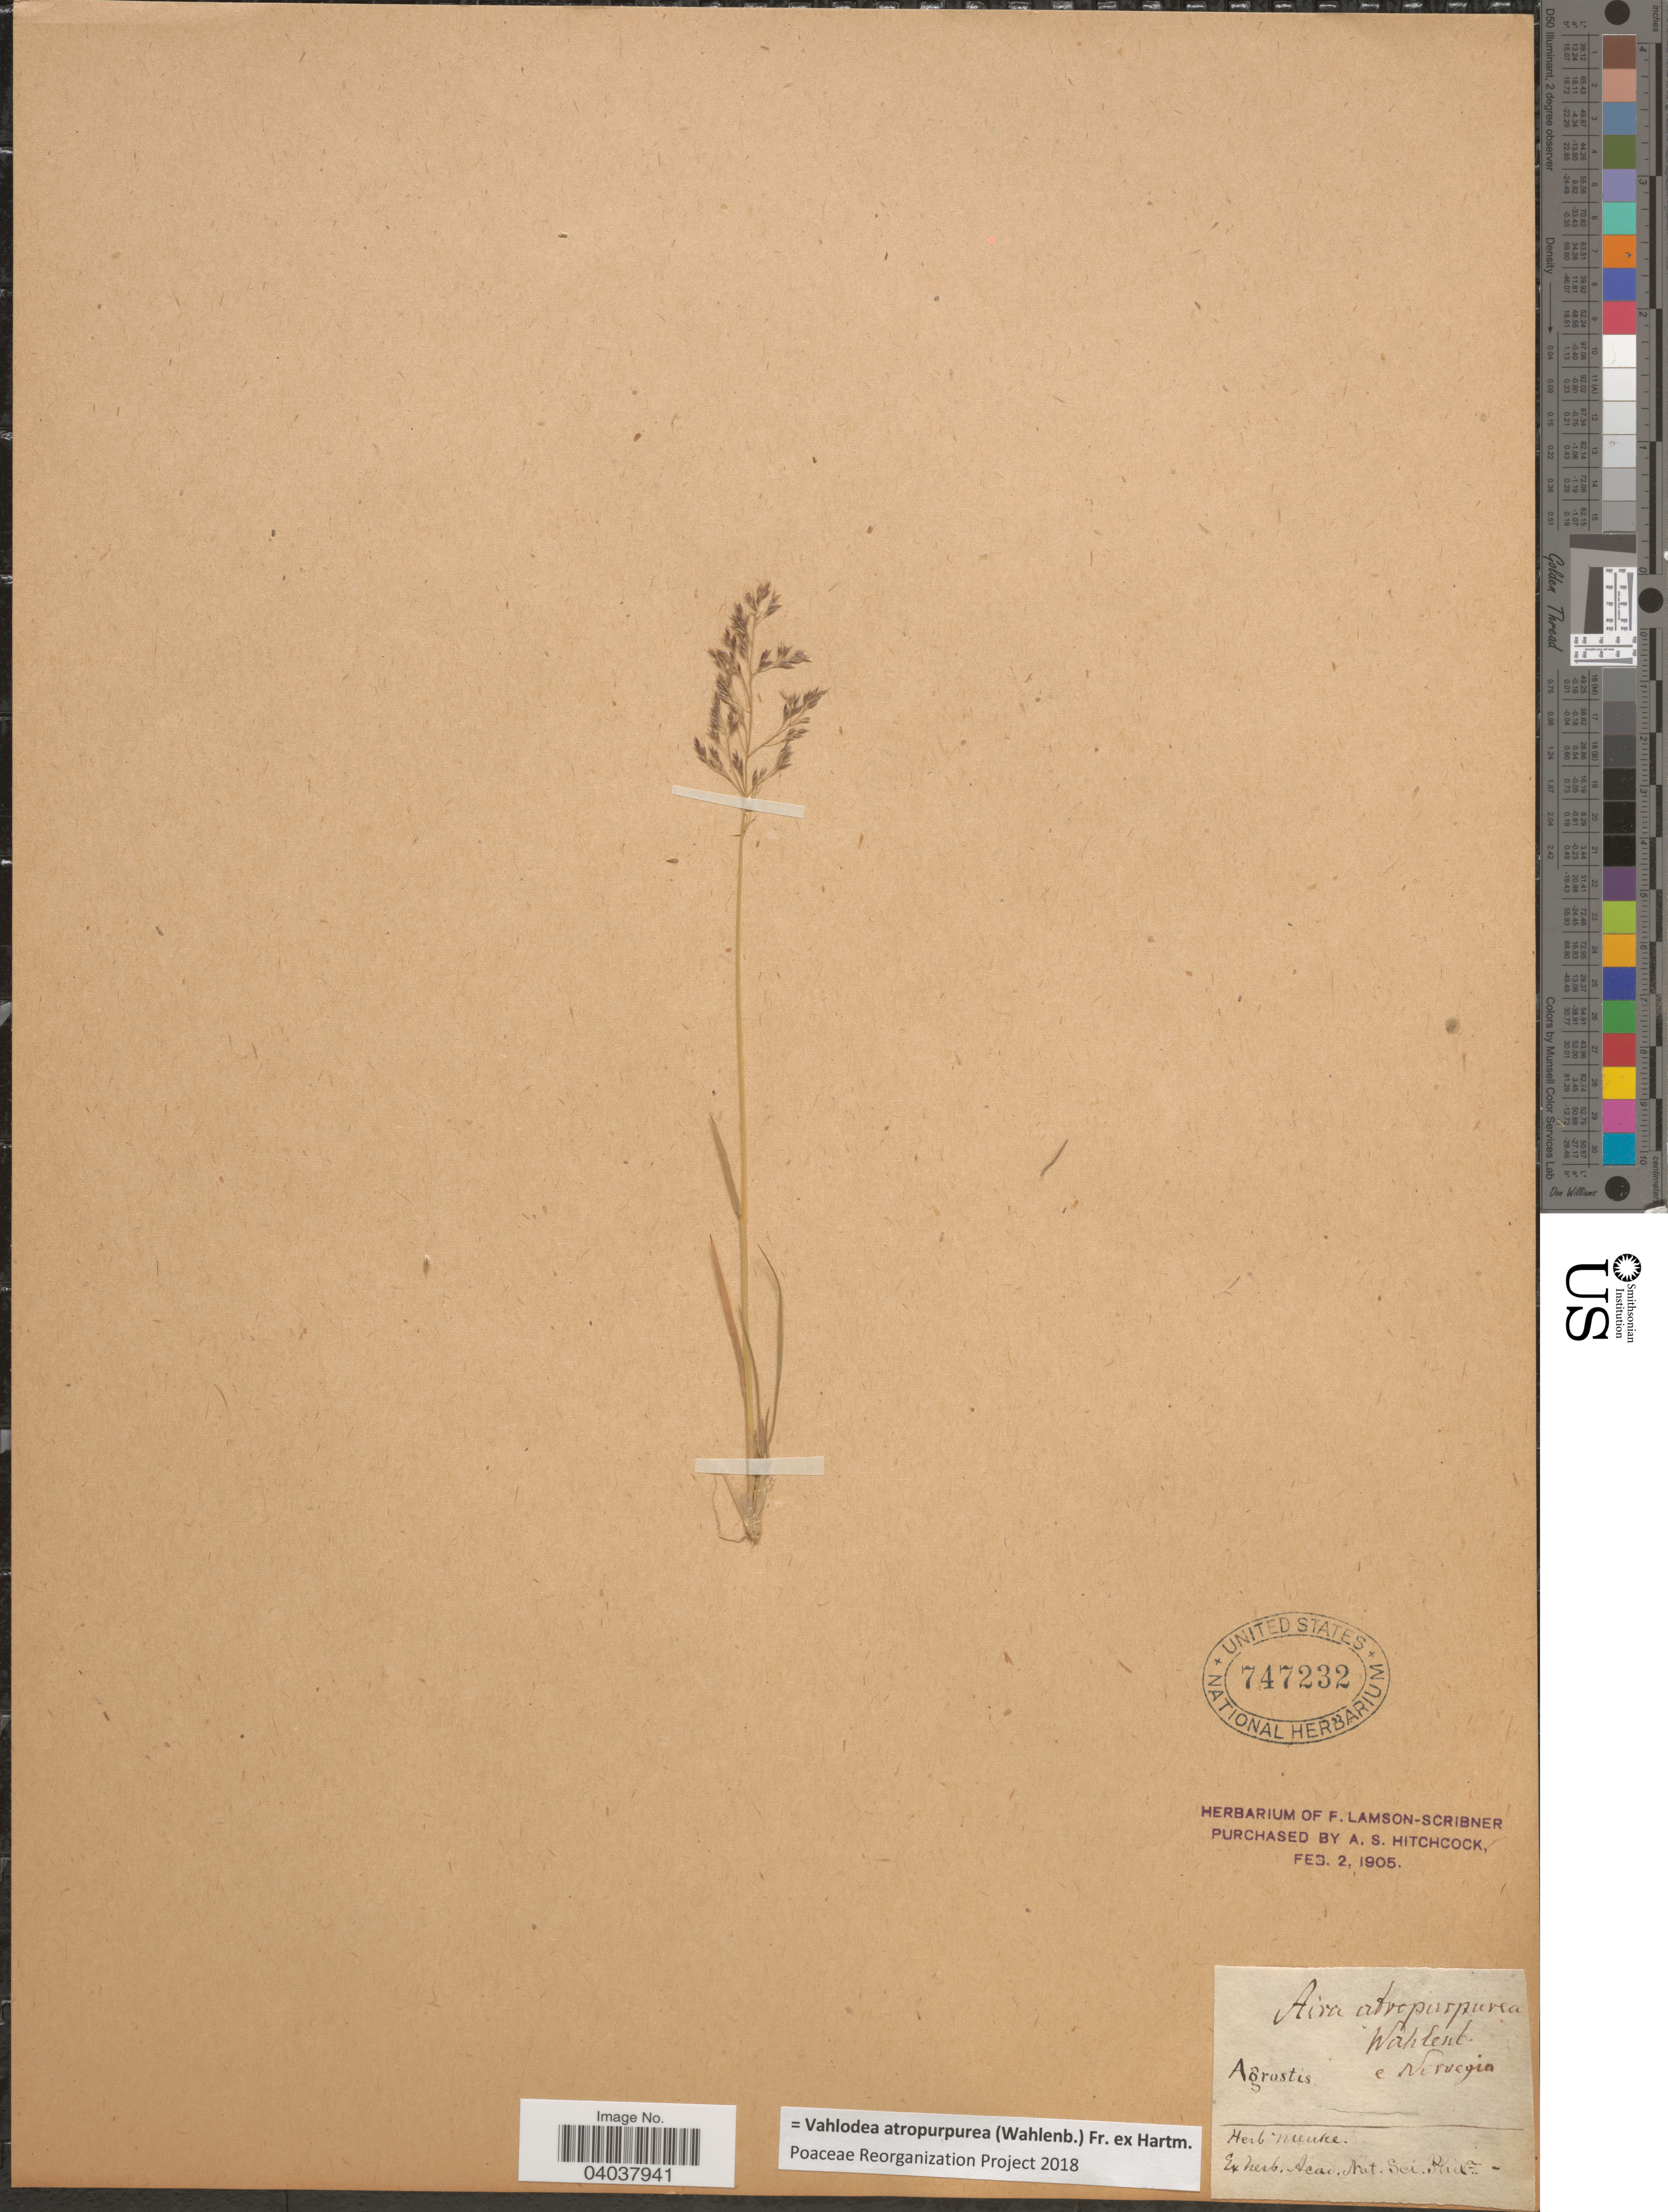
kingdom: Plantae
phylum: Tracheophyta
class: Liliopsida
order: Poales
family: Poaceae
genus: Vahlodea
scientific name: Vahlodea atropurpurea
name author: (Wahlenb.) Fr. ex Hartm.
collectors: Academy of Natural Sciences of Philadelphia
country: Norway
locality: Norvegia.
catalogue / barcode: US 747232